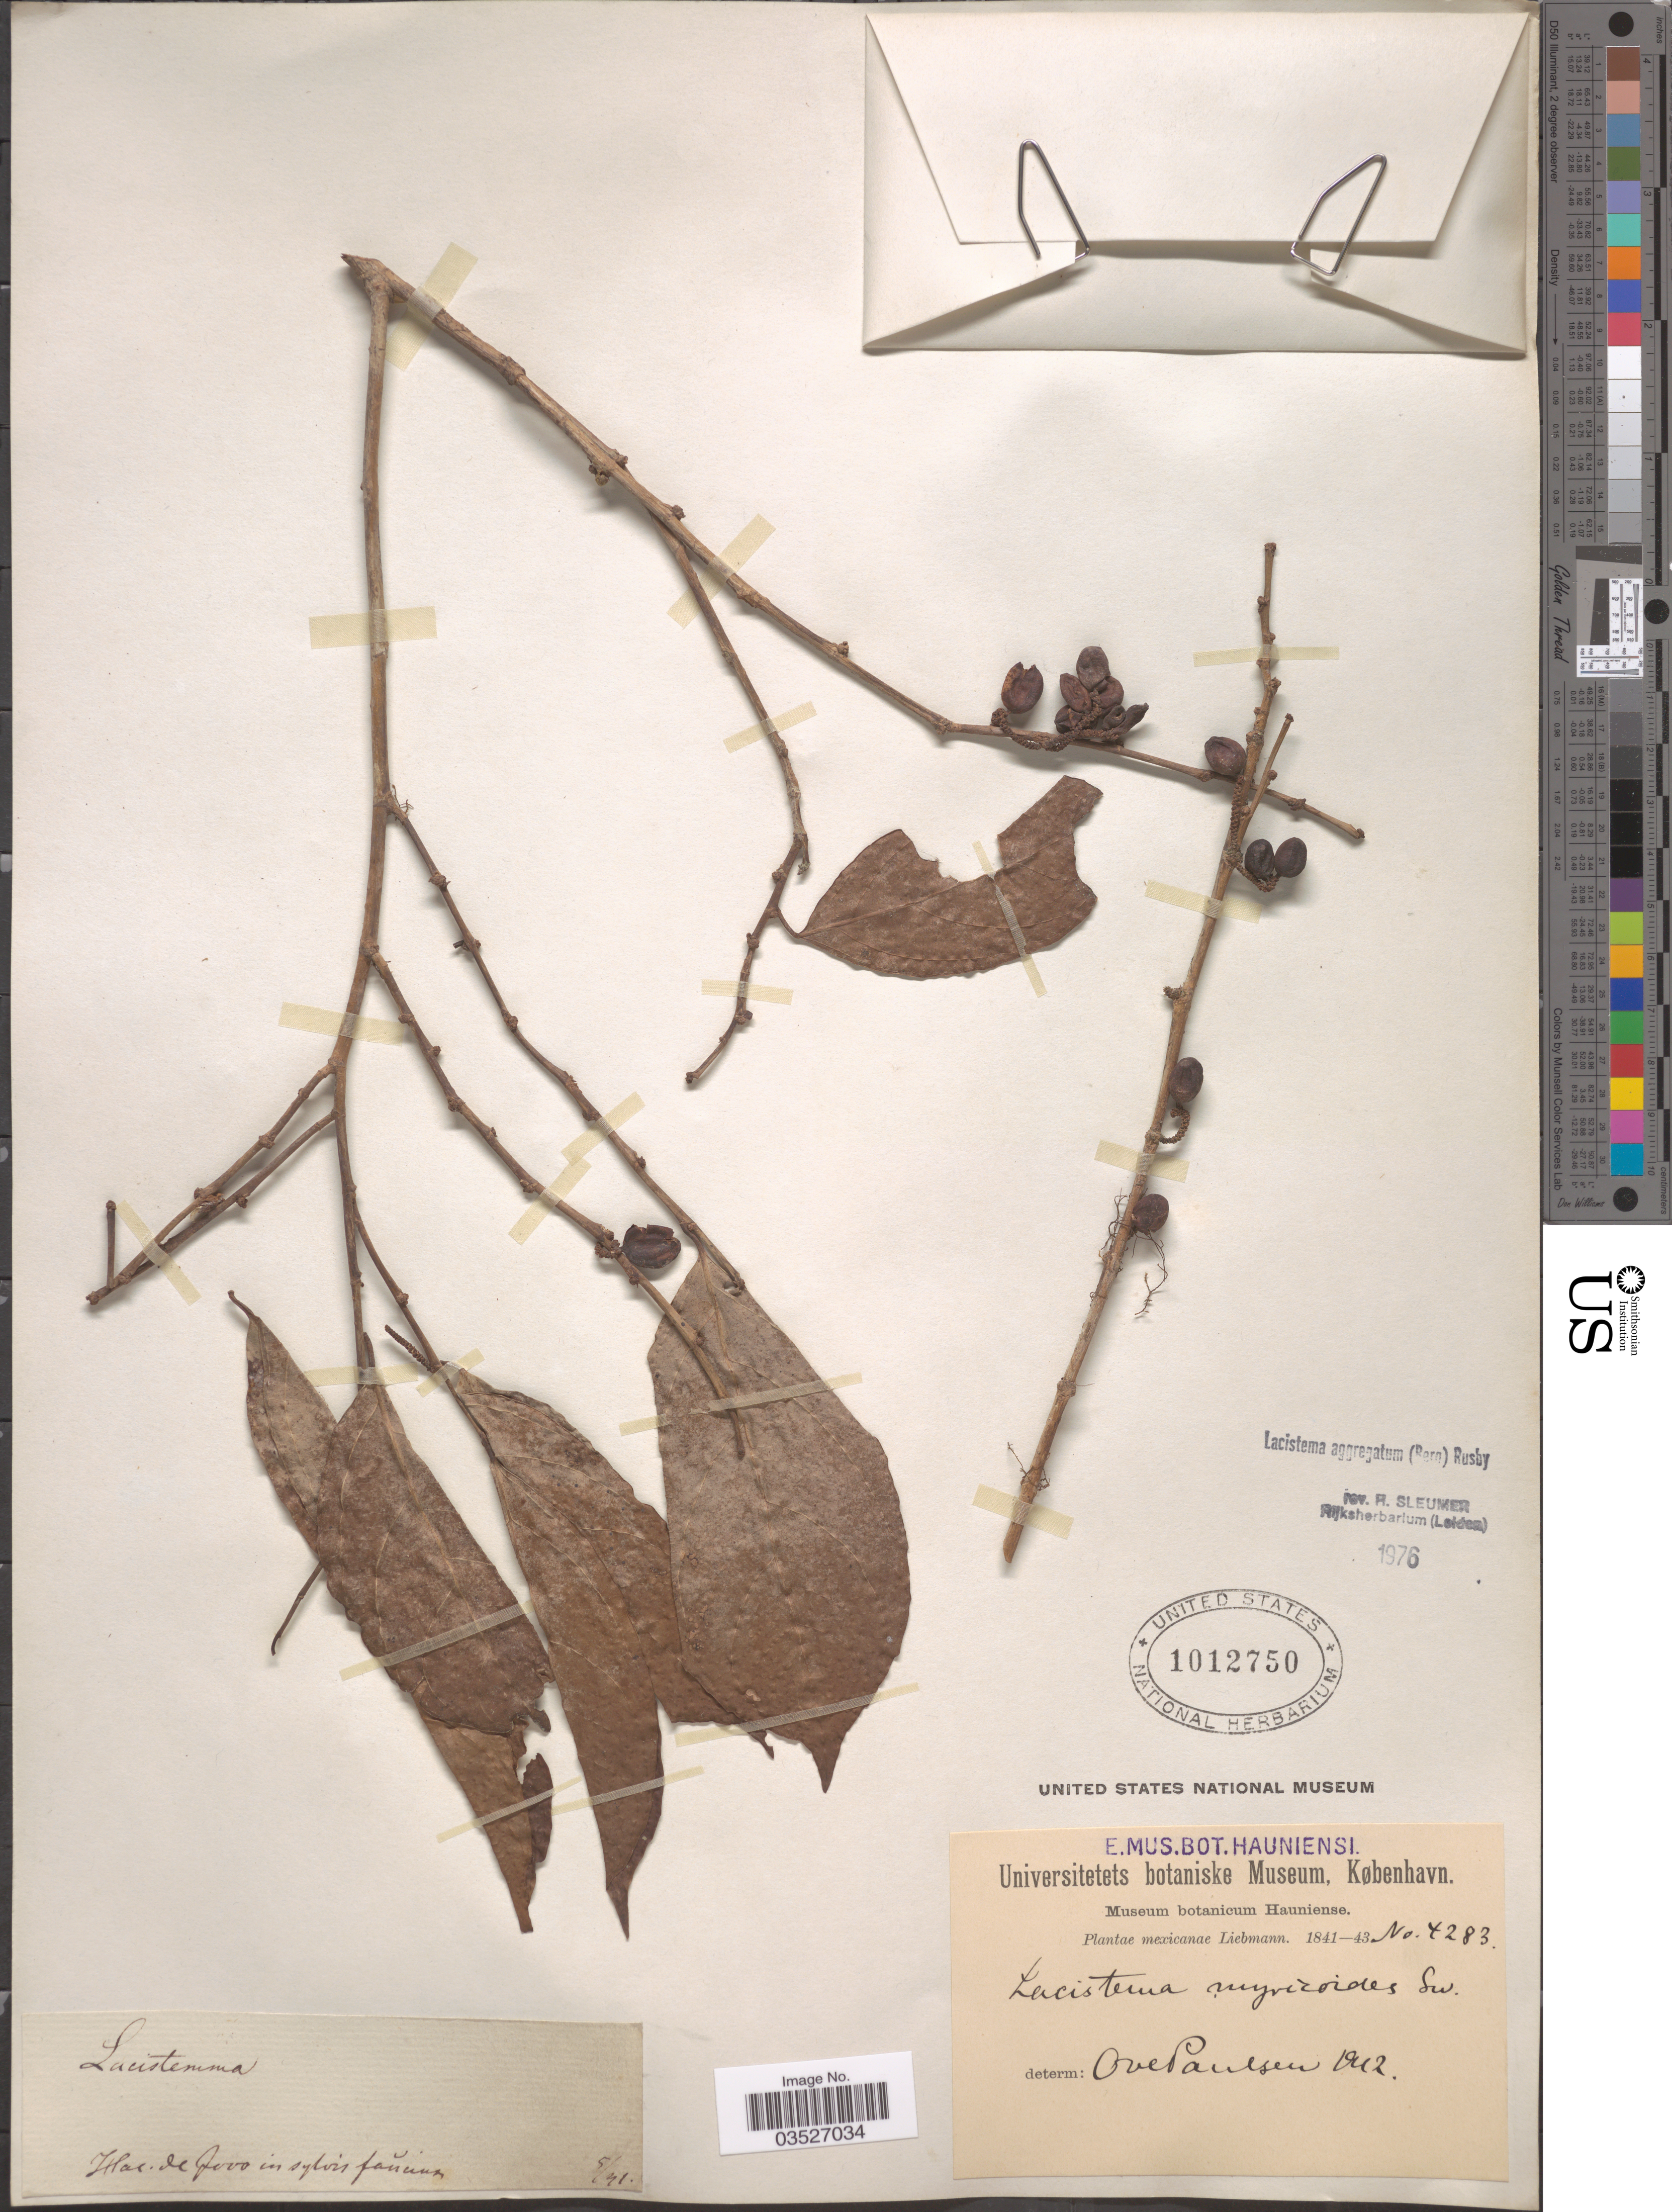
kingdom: Plantae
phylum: Tracheophyta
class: Magnoliopsida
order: Malpighiales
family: Lacistemataceae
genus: Lacistema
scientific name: Lacistema aggregatum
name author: (P.J. Bergius) Rusby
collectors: Liebmann, --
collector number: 4283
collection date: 1841/1843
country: Mexico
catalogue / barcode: US 1012750